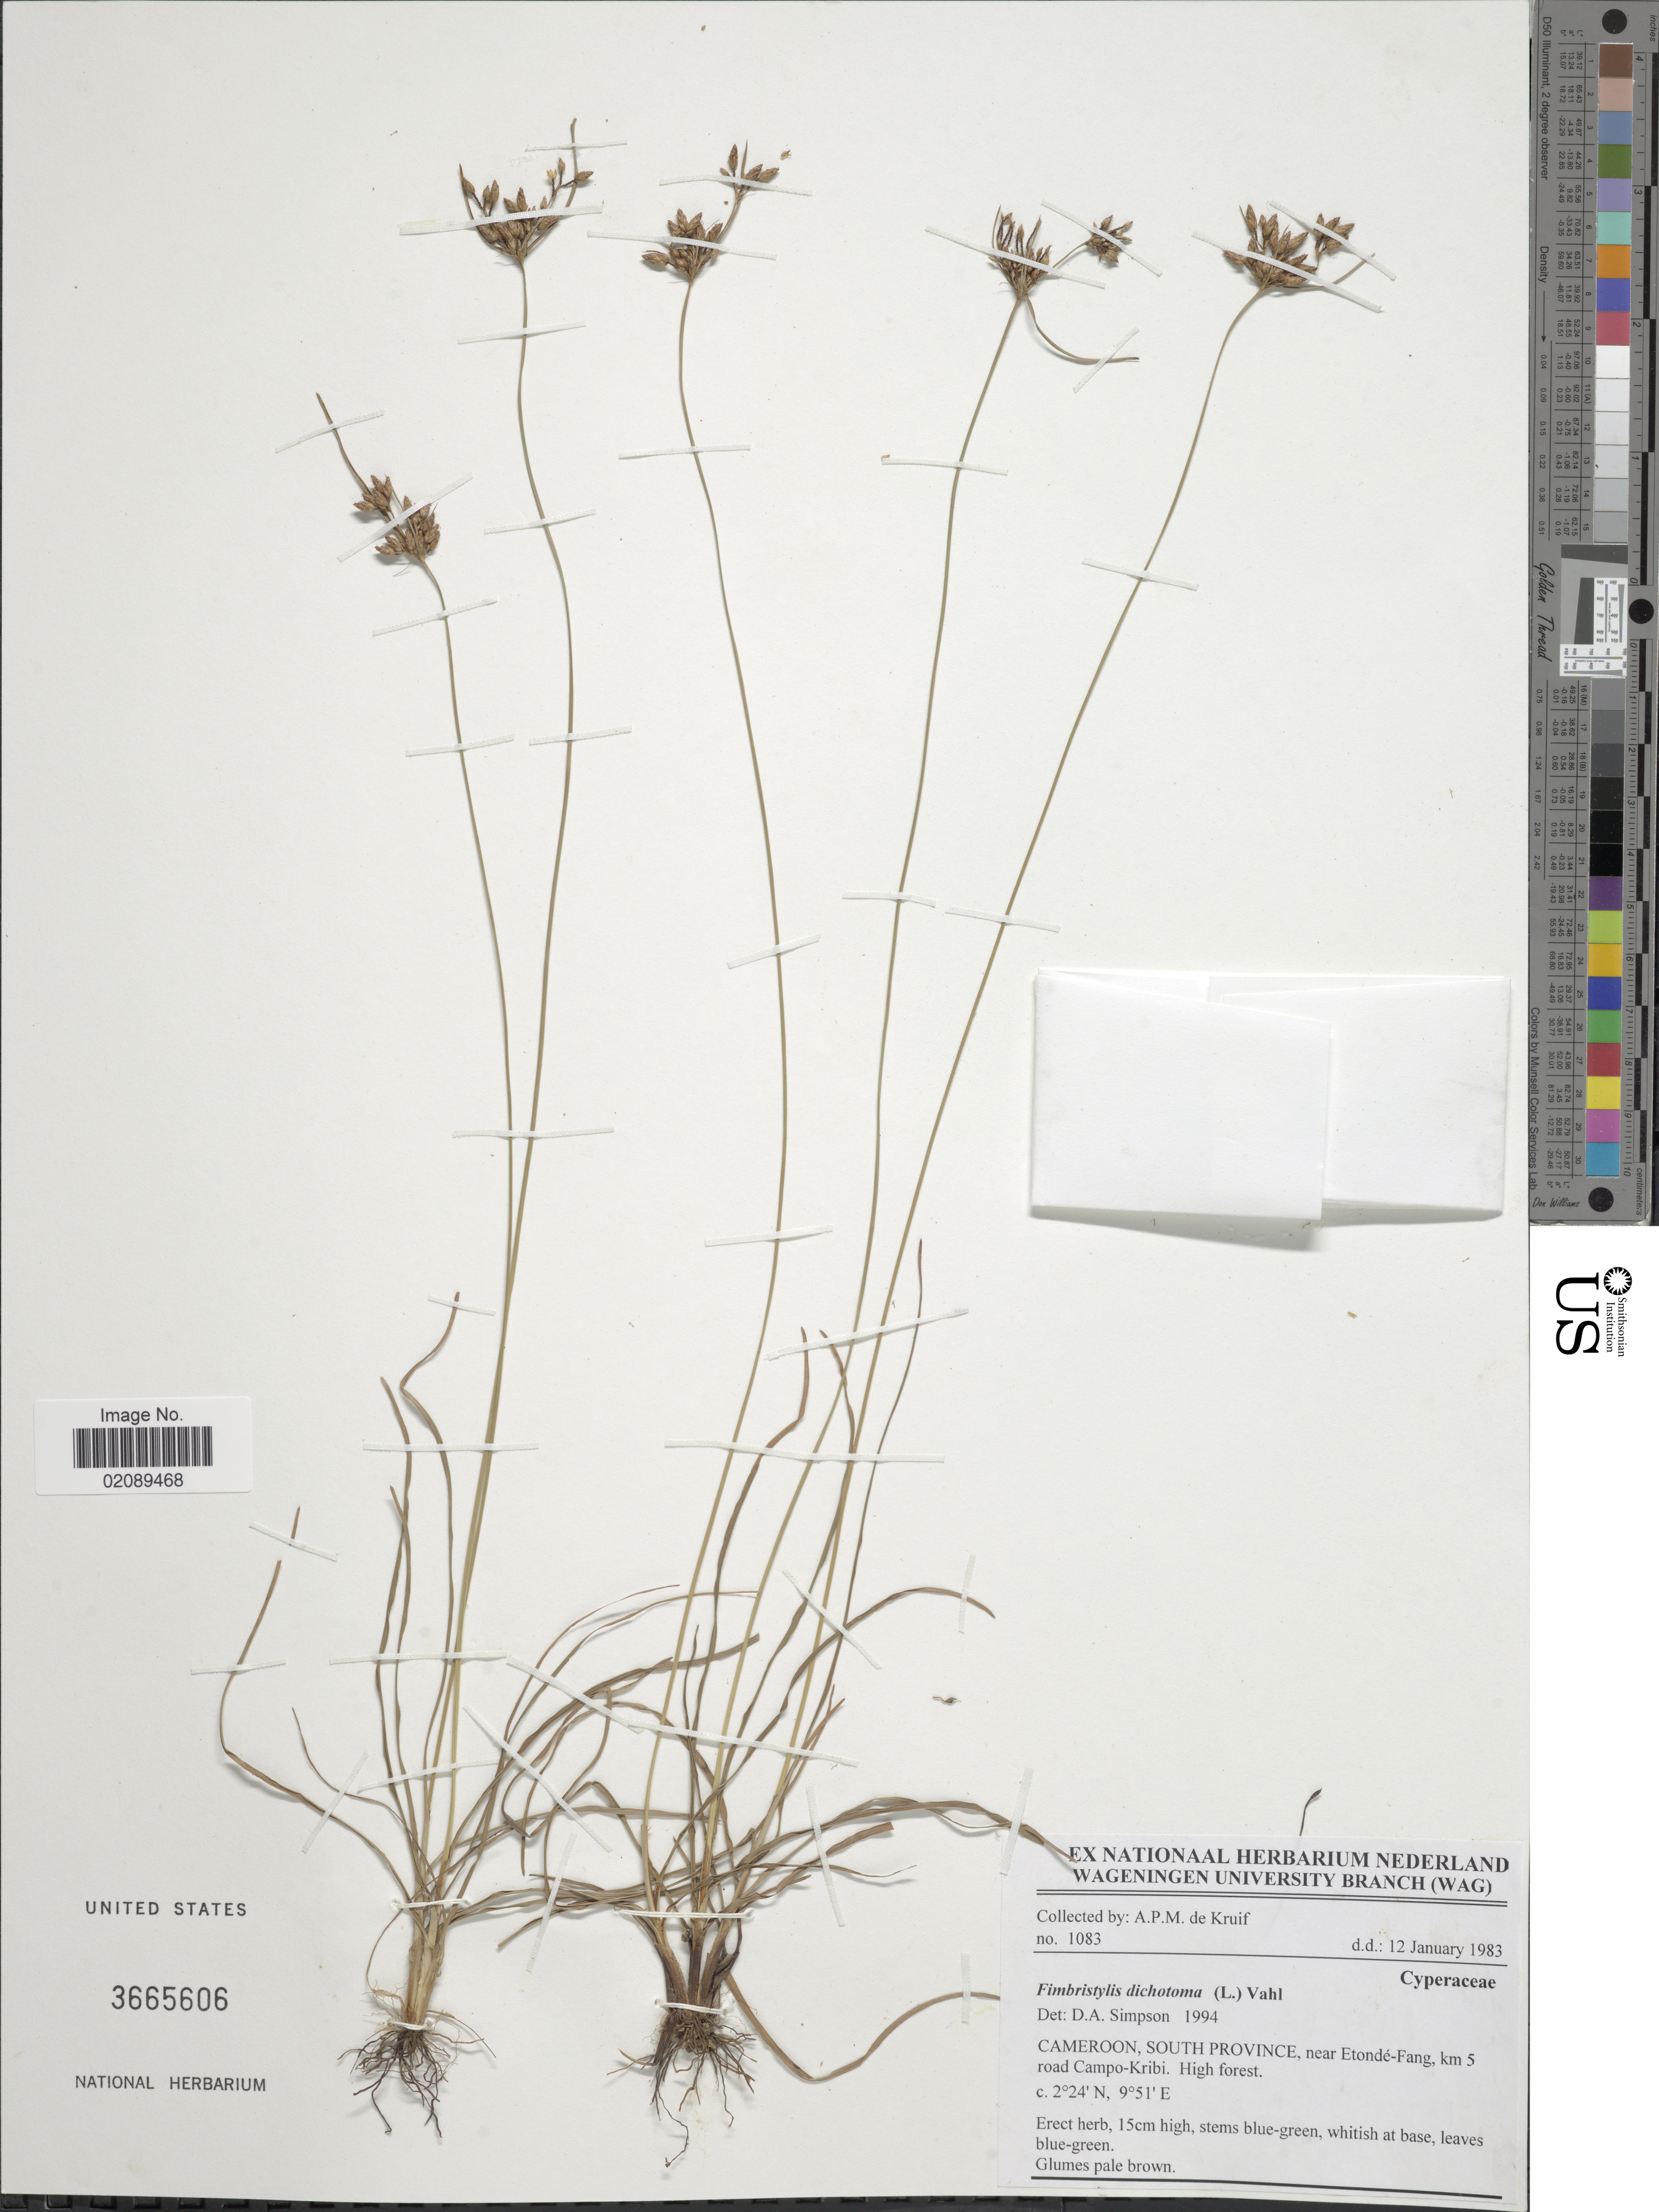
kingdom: Plantae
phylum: Tracheophyta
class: Liliopsida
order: Poales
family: Cyperaceae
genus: Fimbristylis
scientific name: Fimbristylis dichotoma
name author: (L.) Vahl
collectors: A. P. de Kruif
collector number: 1083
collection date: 1983-01-12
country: Cameroon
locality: South Province, near Etonde-fang, km 5 road Campo-Kribi, high forest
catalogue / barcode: US 3665606